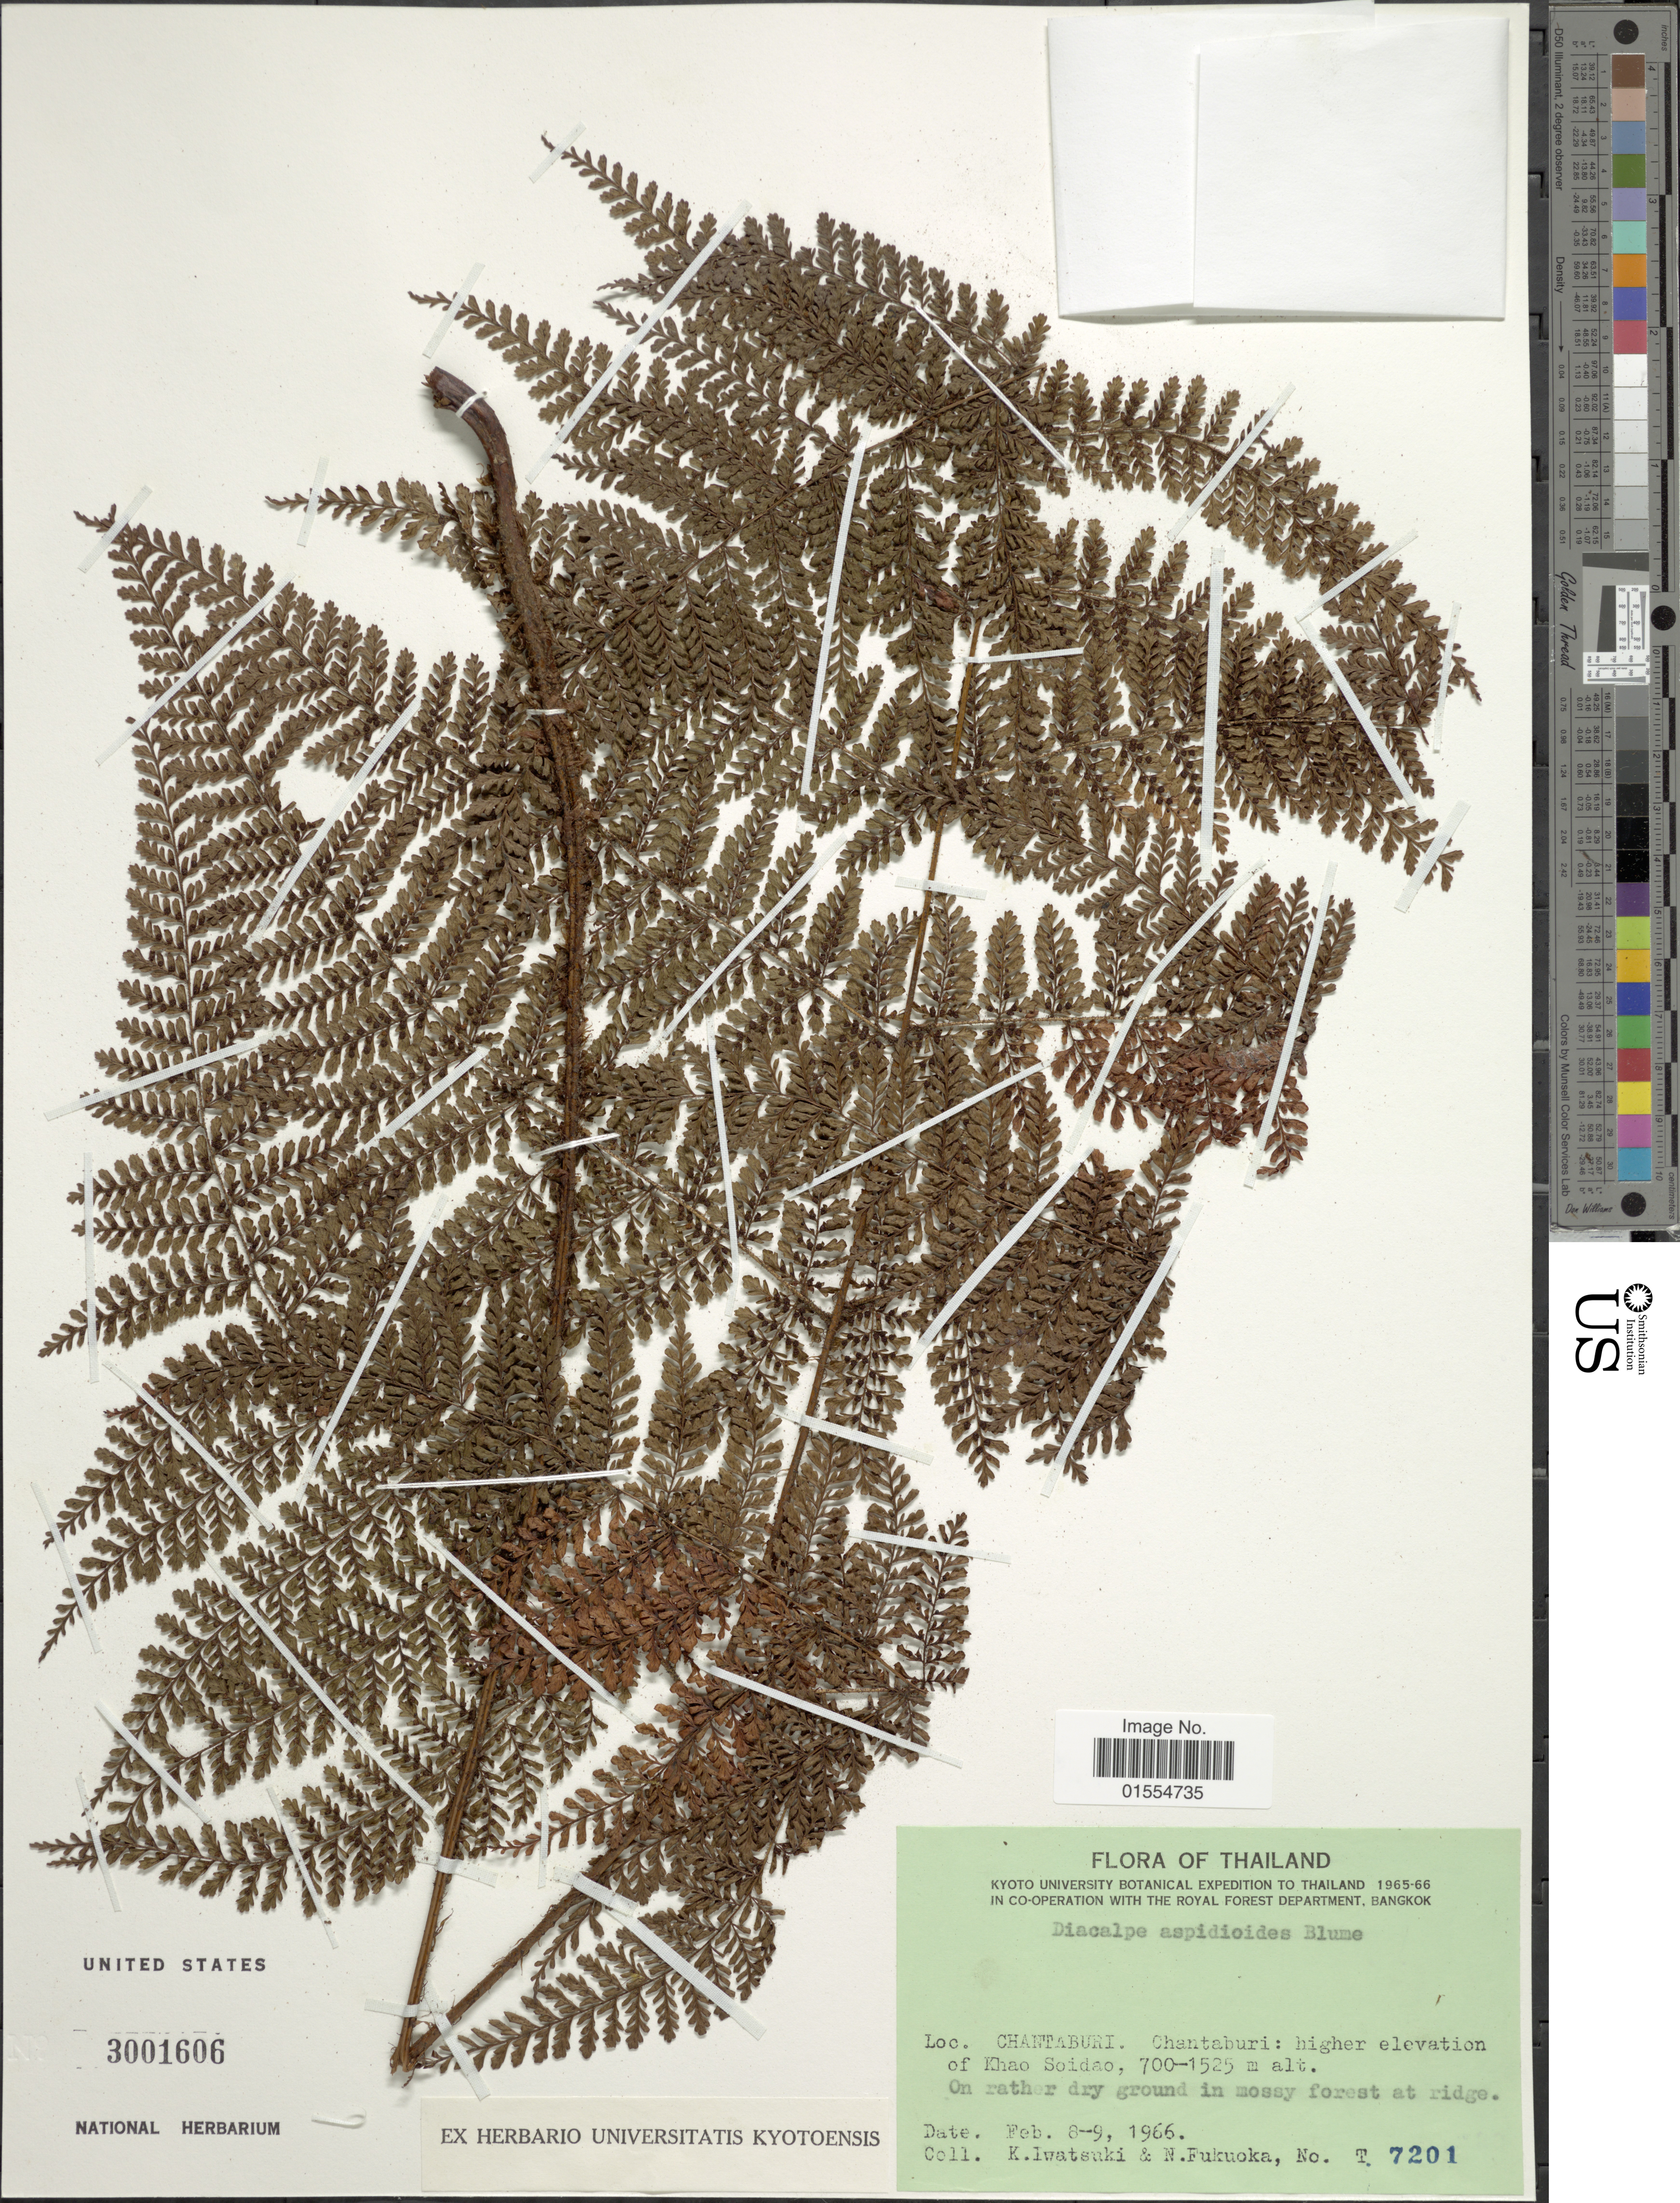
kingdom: Plantae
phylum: Tracheophyta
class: Polypodiopsida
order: Polypodiales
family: Dryopteridaceae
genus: Dryopteris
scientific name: Dryopteris pseudocaenopteris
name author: (Kunze) Li Bing Zhang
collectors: K. Iwatsuki & N. Fukuoka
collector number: T7201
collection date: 1966-02-08/1966-02-09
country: Thailand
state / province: Chanthaburi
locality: Thailand, Chantaburi: higher elevation of Khao Soidao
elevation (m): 700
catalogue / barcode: US 3001606